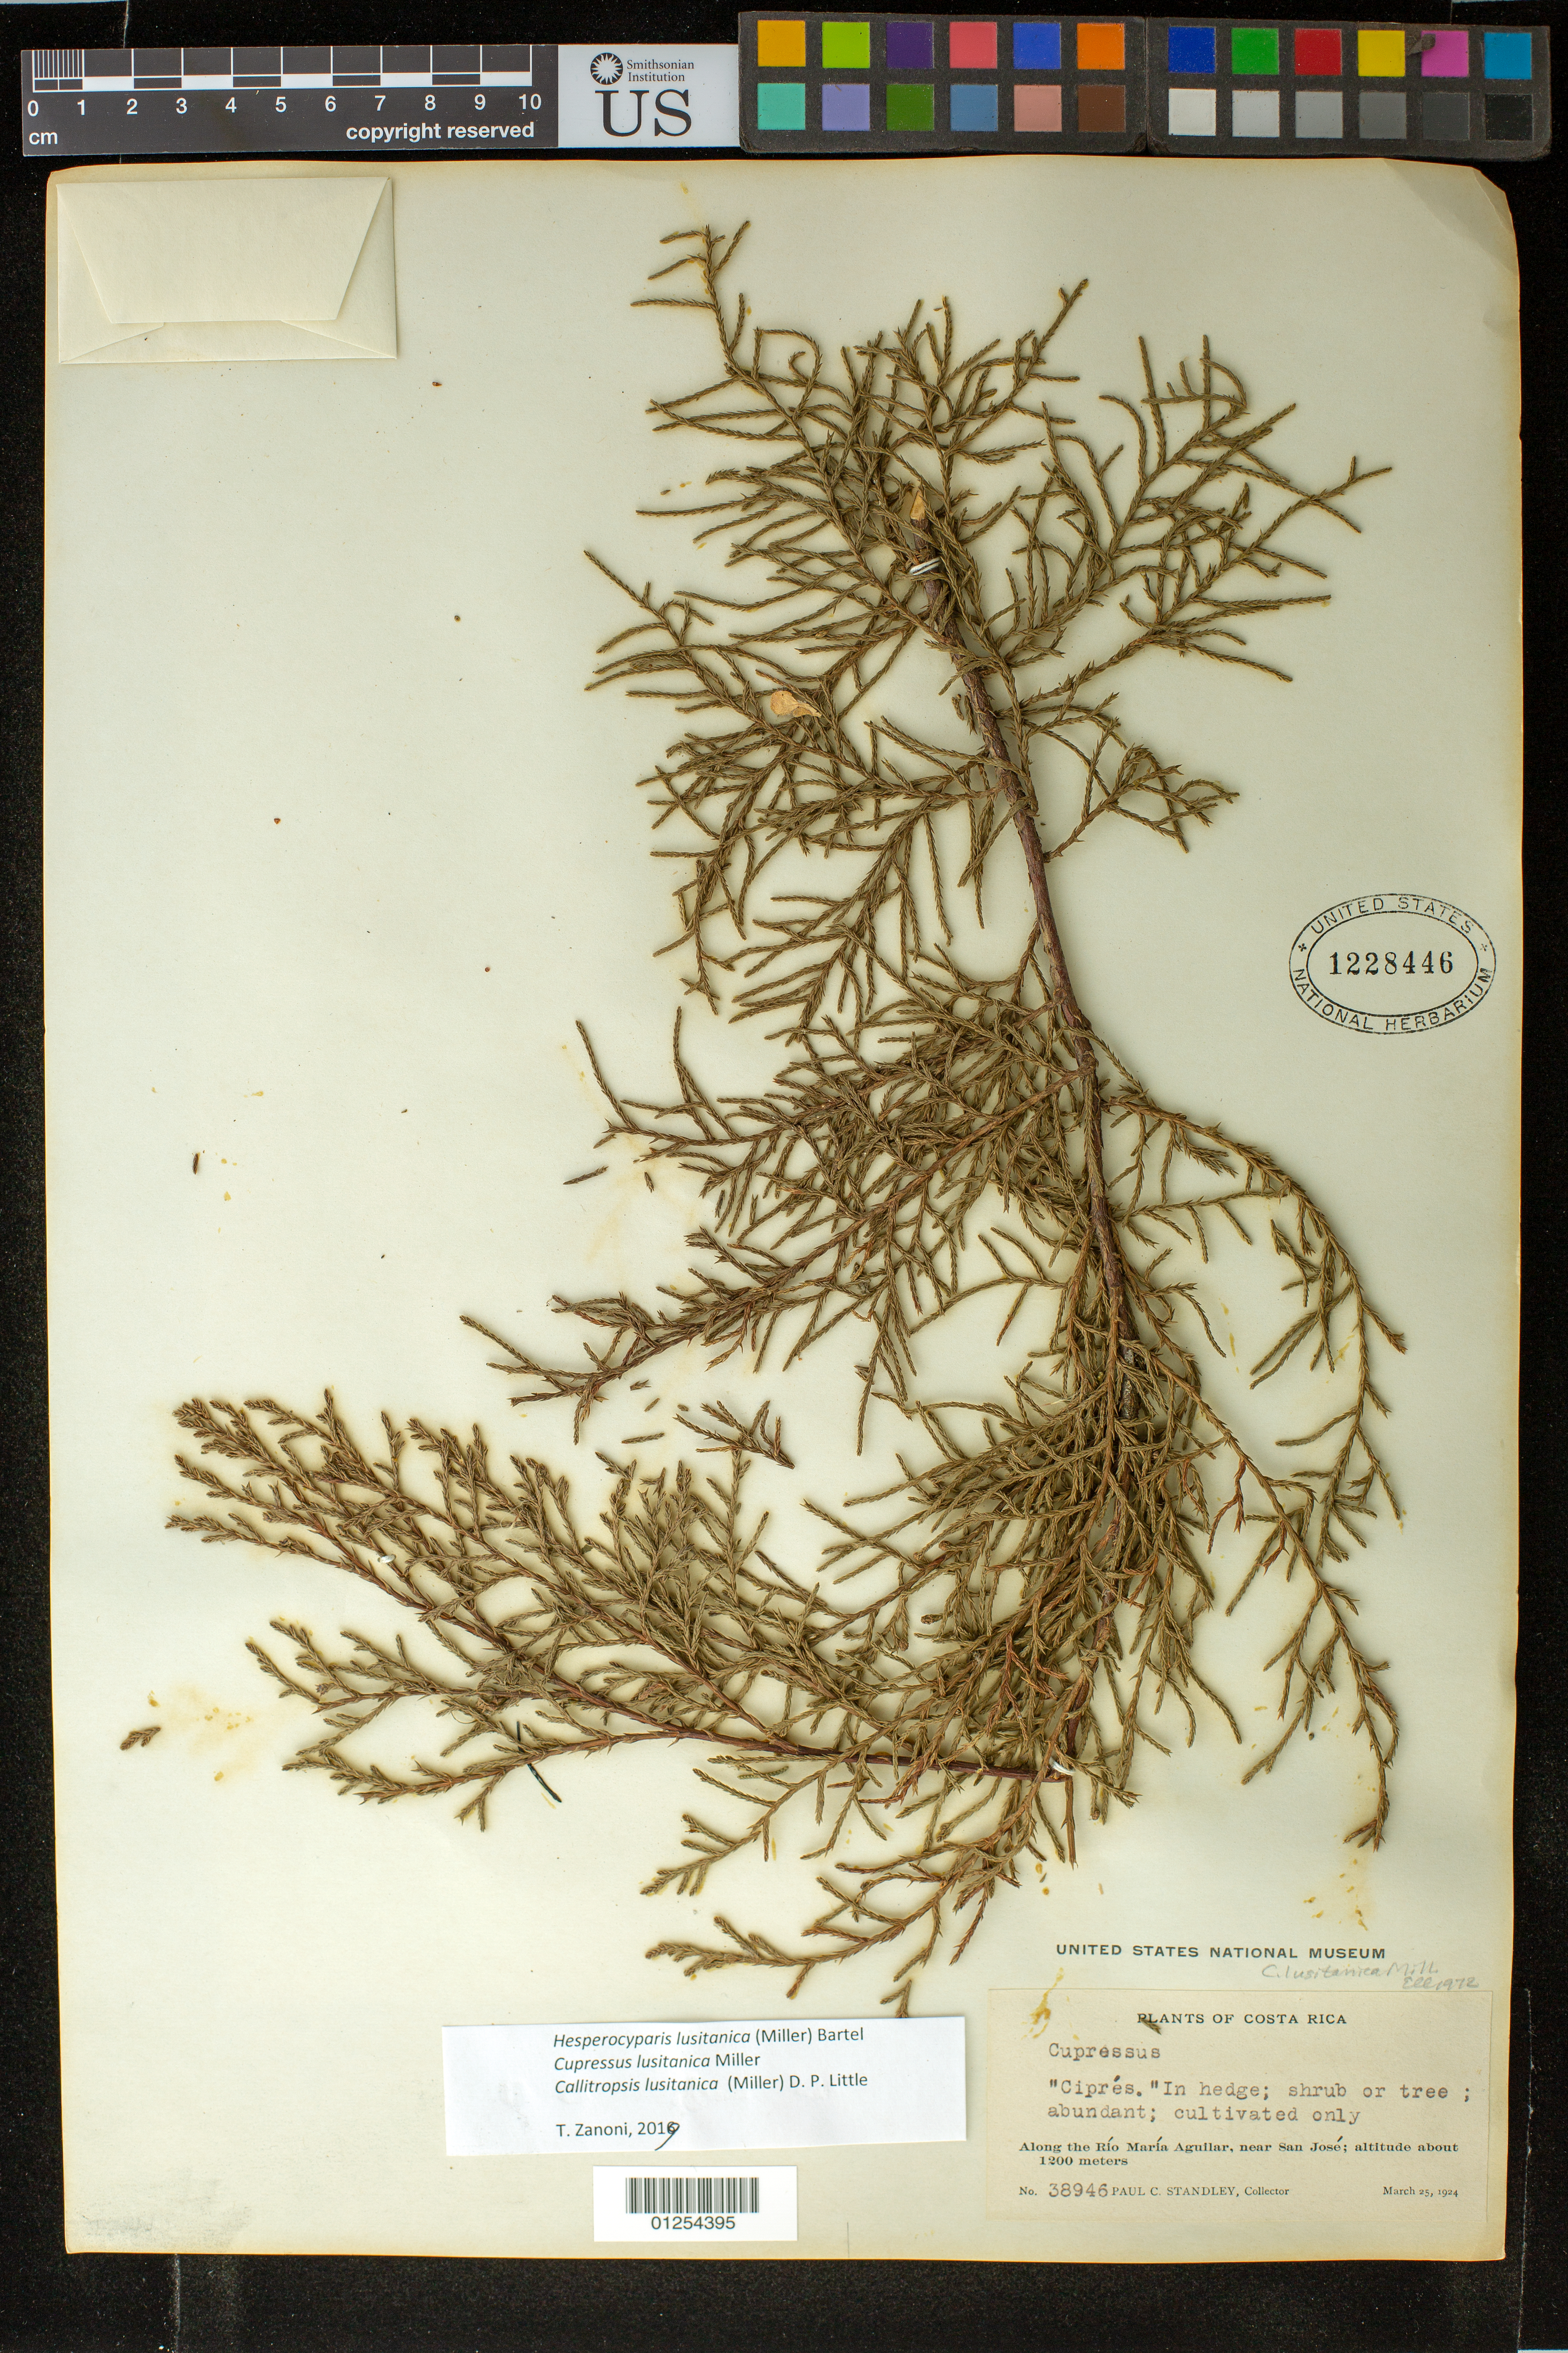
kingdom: Plantae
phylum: Tracheophyta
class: Pinopsida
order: Pinales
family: Cupressaceae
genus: Hesperocyparis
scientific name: Hesperocyparis lusitanica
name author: (Miller) Bartel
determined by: Zanoni, T. A., (NY), New York Botanical Garden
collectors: P. C. Standley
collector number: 38946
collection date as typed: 25 Mar 1924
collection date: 1924-03-25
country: Costa Rica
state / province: San José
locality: Along the Río María Aguilar, near San José.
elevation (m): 1200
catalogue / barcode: US 1228446